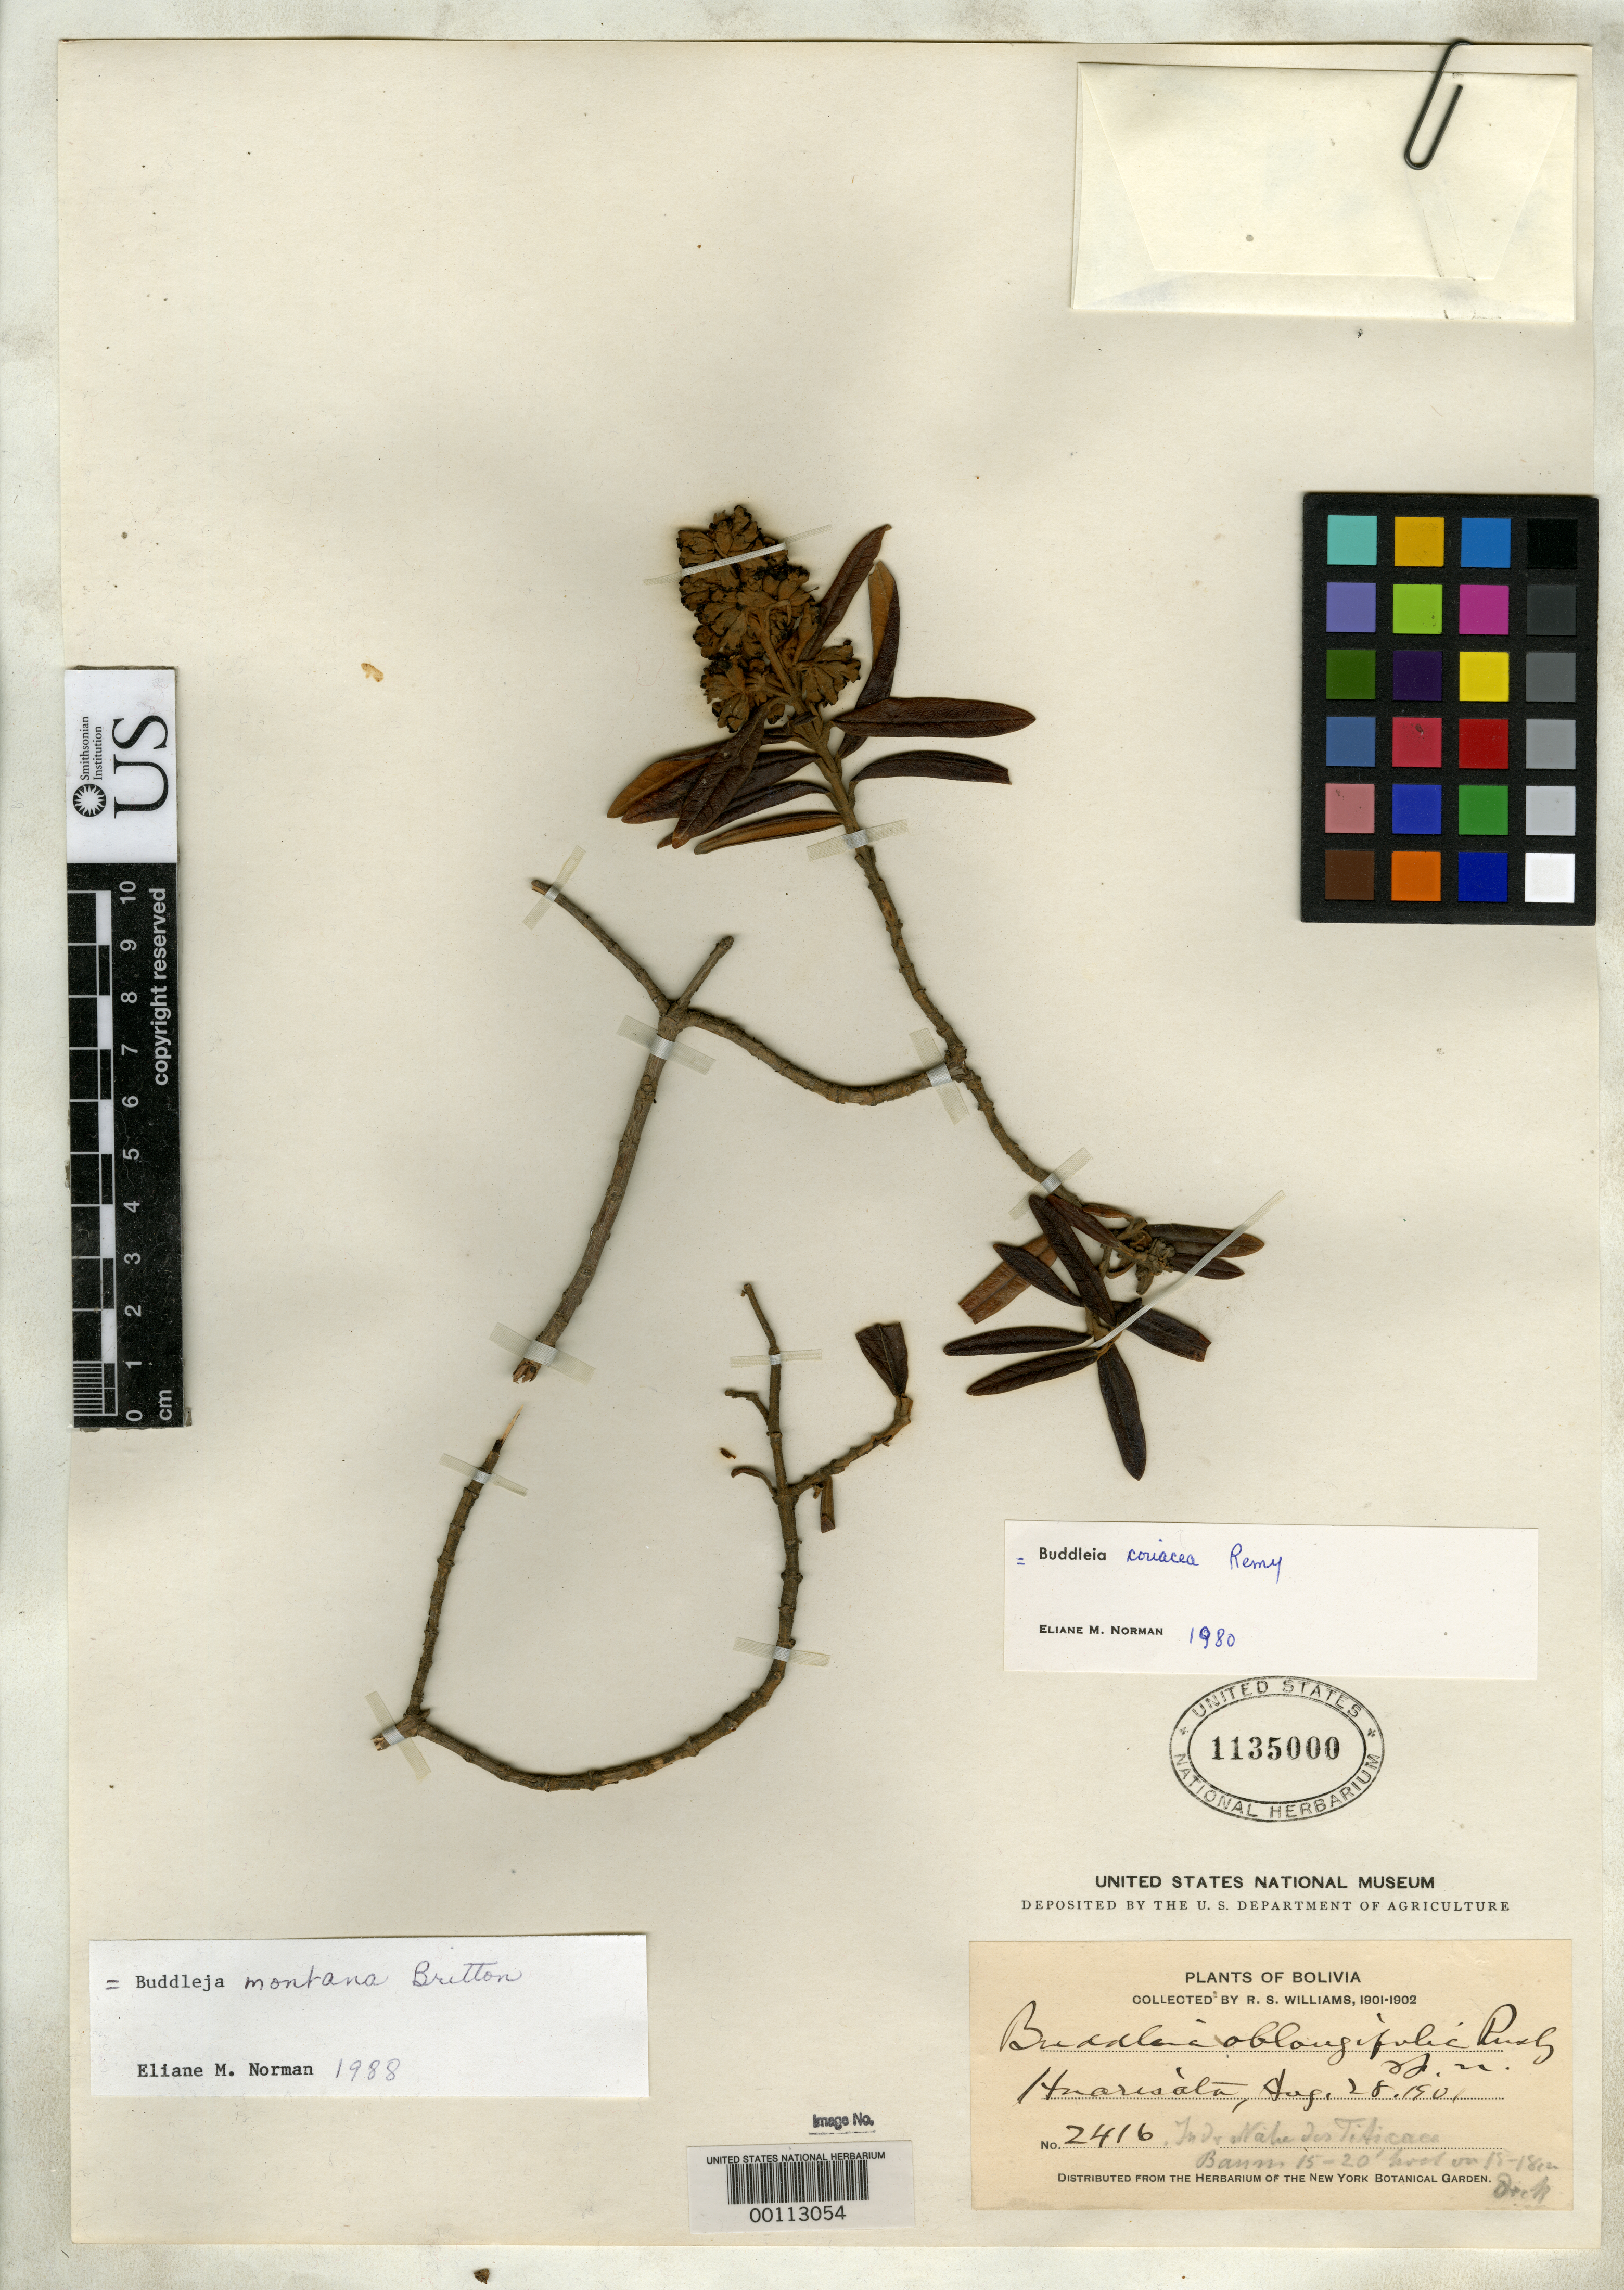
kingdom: Plantae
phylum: Tracheophyta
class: Magnoliopsida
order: Lamiales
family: Scrophulariaceae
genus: Buddleja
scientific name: Buddleja oblongifolia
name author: Rusby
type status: Isotype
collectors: R. S. Williams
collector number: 2416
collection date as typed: Aug. 28, 1901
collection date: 1901-08-28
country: Bolivia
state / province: La Paz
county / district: Omasuyos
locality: Huarisata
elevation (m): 396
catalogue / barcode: US 1135000